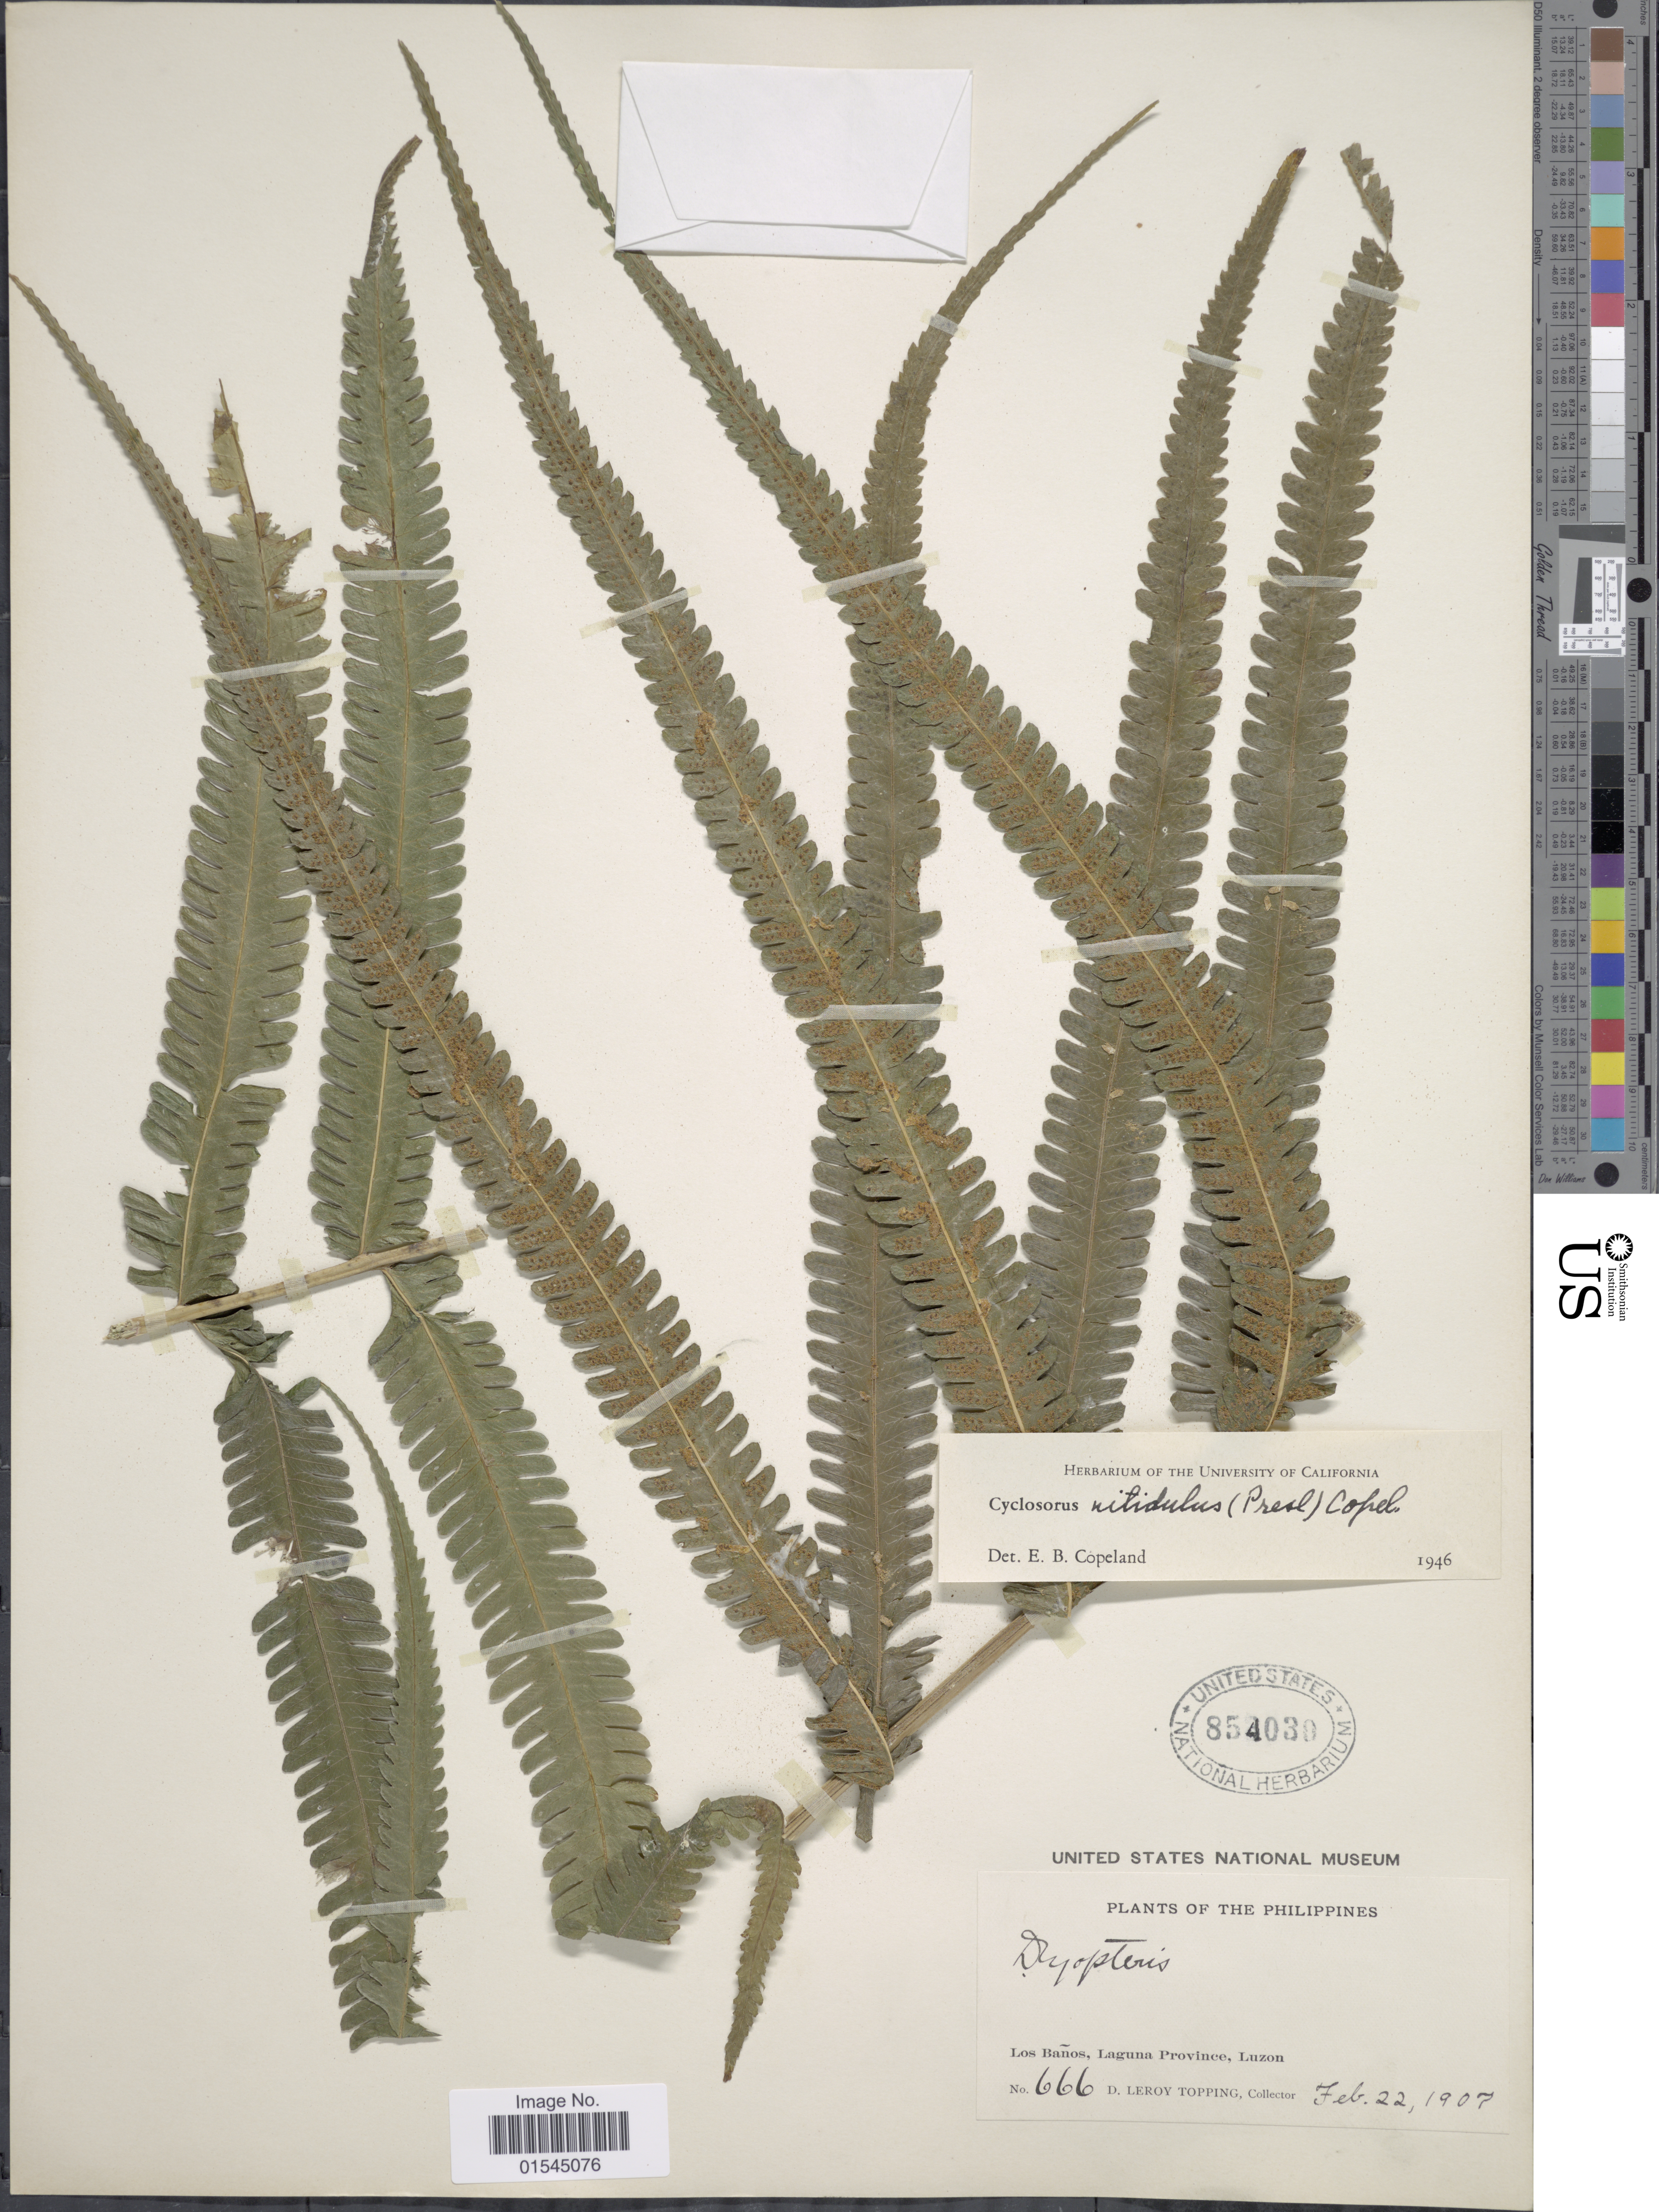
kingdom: Plantae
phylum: Tracheophyta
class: Polypodiopsida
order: Polypodiales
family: Thelypteridaceae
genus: Sphaerostephanos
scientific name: Sphaerostephanos productus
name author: (Kaulf.) Holttum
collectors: D. L. Topping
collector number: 666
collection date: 1907-02-22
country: Philippines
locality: Los Baños, Laguna Province, Luzon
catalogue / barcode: US 854030